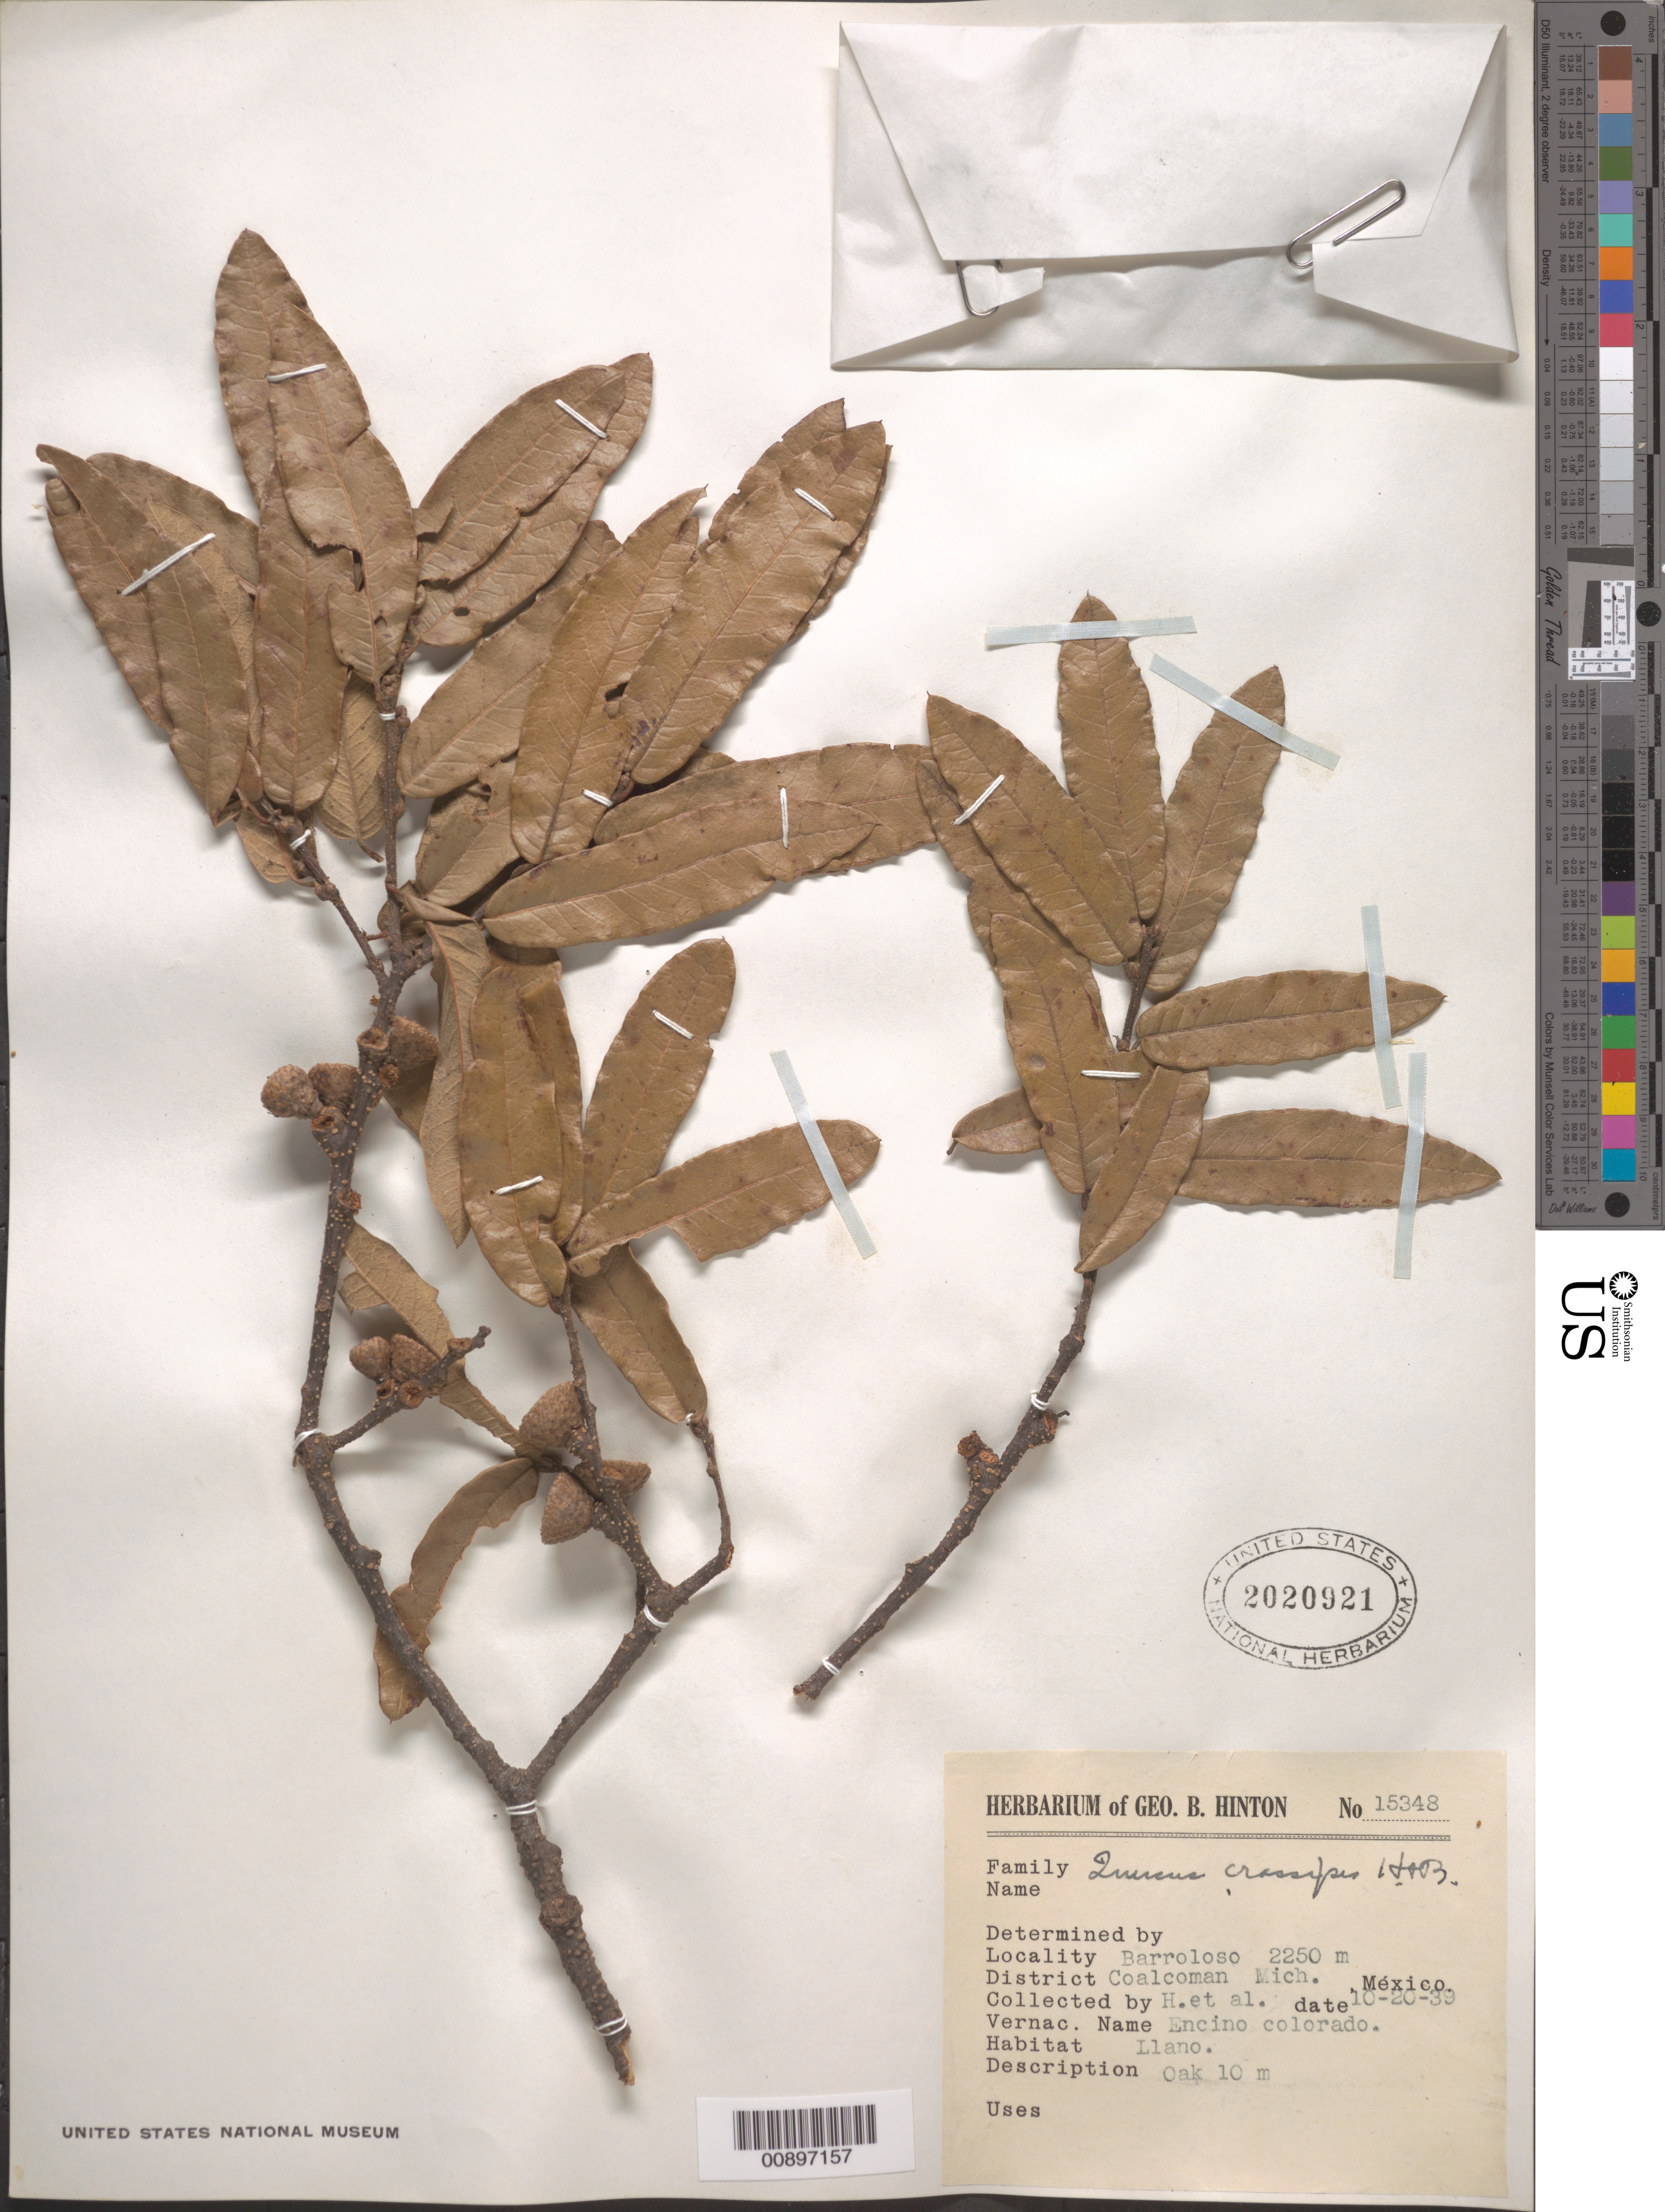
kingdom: Plantae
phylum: Tracheophyta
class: Magnoliopsida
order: Fagales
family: Fagaceae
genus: Quercus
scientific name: Quercus crassipes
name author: Humb. & Bonpl.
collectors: G. B. Hinton & et al.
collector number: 15348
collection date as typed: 20 Oct 1939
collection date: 1939-10-20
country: Mexico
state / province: Michoacán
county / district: Coalcomán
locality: Barroloso, District Coalcomán, Michoacán.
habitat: Llano.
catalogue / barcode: US 2020921